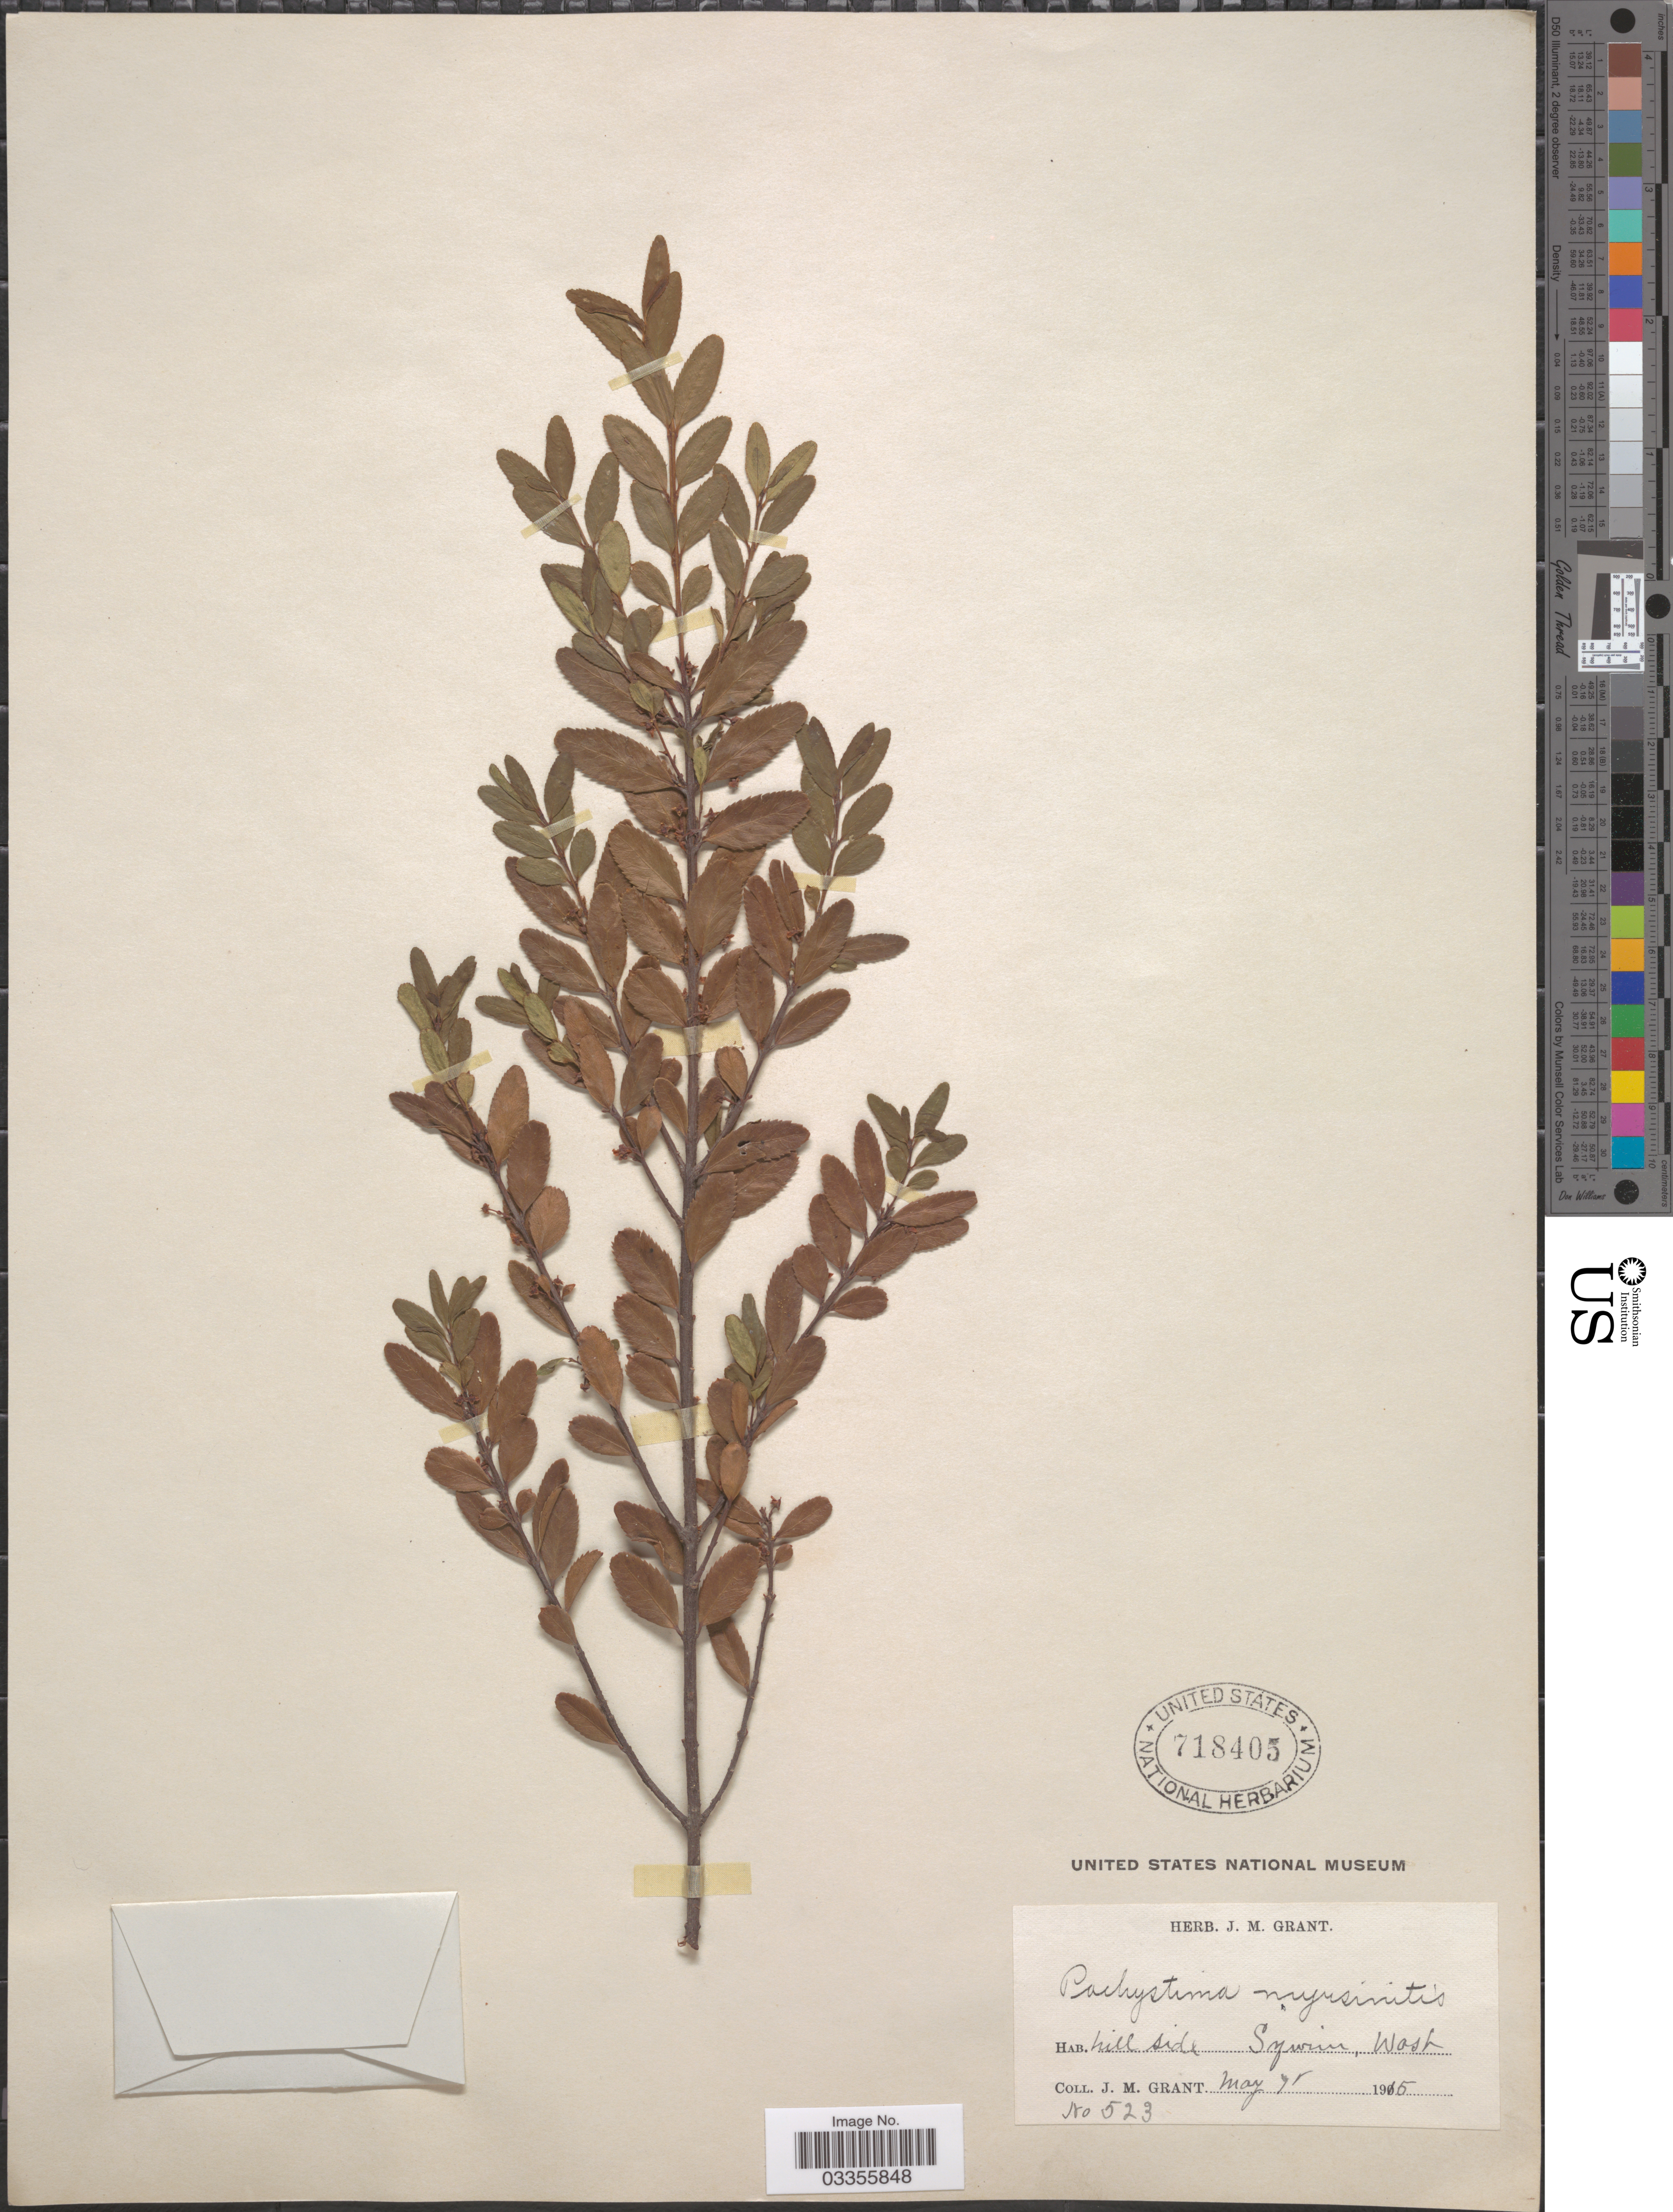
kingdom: Plantae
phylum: Tracheophyta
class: Magnoliopsida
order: Celastrales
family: Celastraceae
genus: Paxistima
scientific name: Paxistima myrsinites subsp. myrsinites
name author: (Pursh) Raf.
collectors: J. M. Grant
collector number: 523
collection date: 1915-05-11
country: United States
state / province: Washington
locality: Sequim.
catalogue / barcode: US 718405